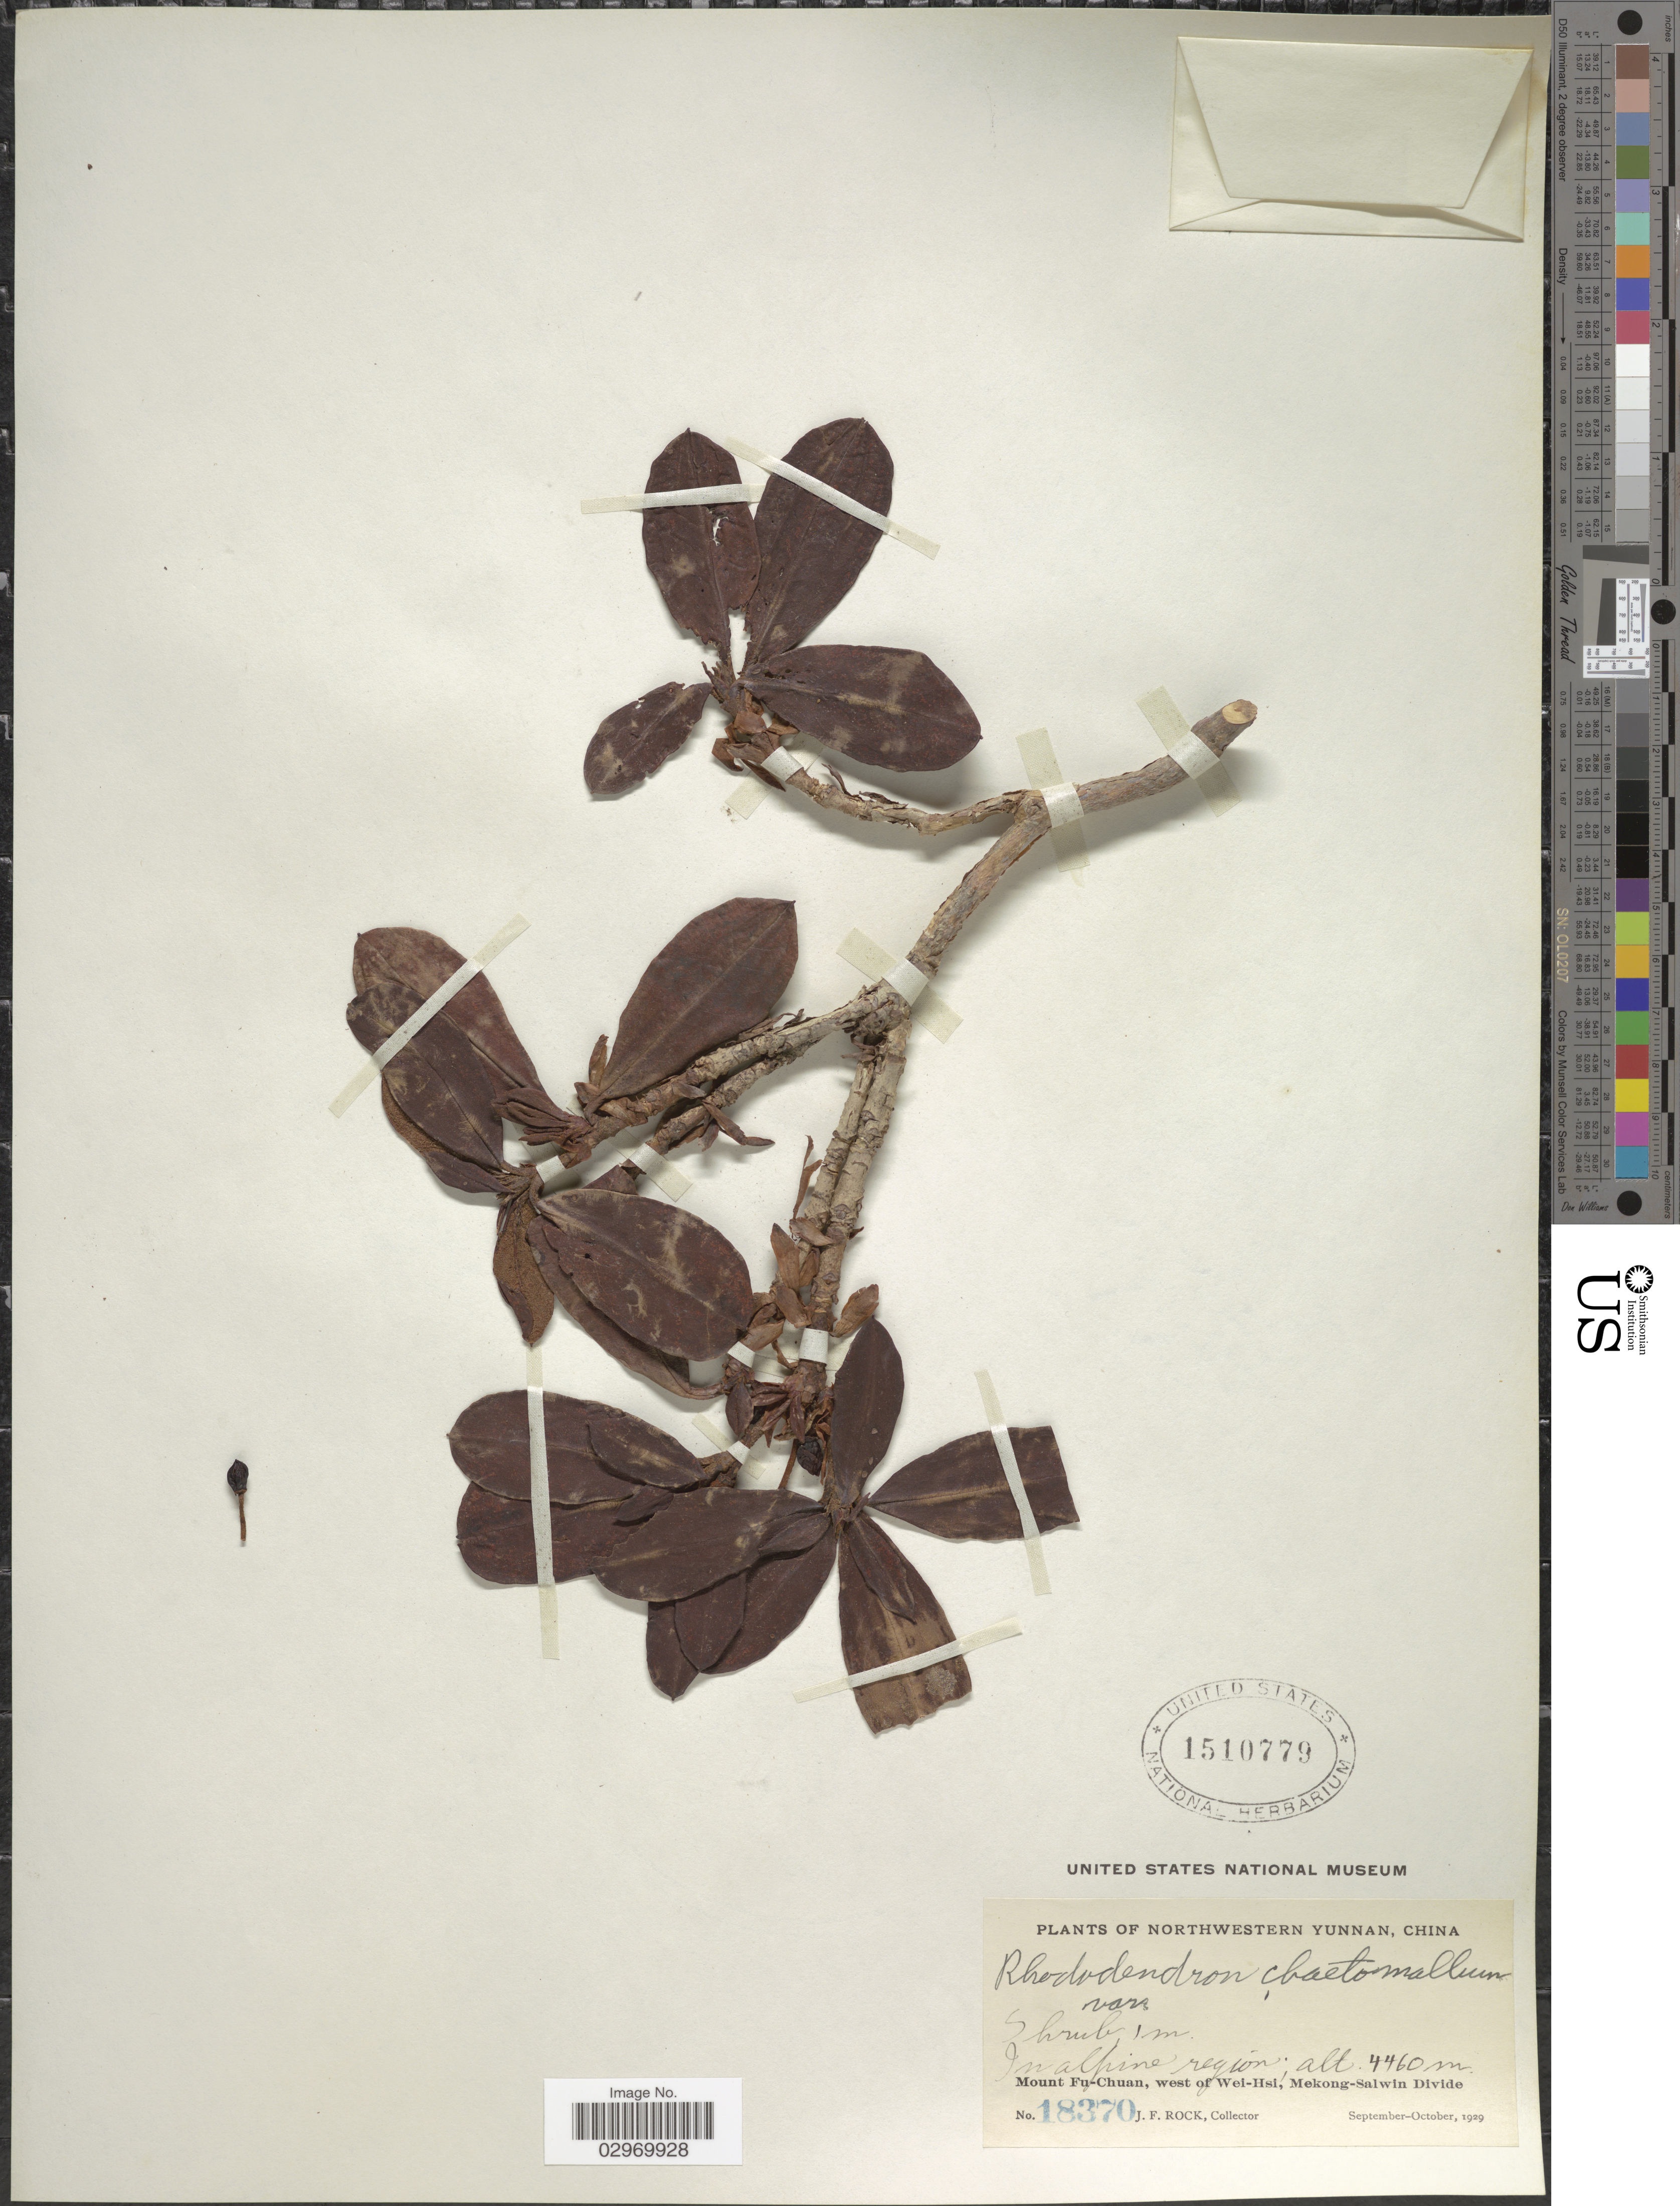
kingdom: Plantae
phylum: Tracheophyta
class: Magnoliopsida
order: Ericales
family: Ericaceae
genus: Rhododendron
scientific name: Rhododendron chaetomallum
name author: Balf. f. & Forrest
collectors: J. Rock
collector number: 18370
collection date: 1929-09/1929-10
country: China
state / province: Yunnan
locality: Northwestern Yunnan. In Alpine region. Mount Fu-Chuan, west of Wei-Hsi, Mekong-Salwin Divide.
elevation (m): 4460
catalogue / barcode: US 1510779